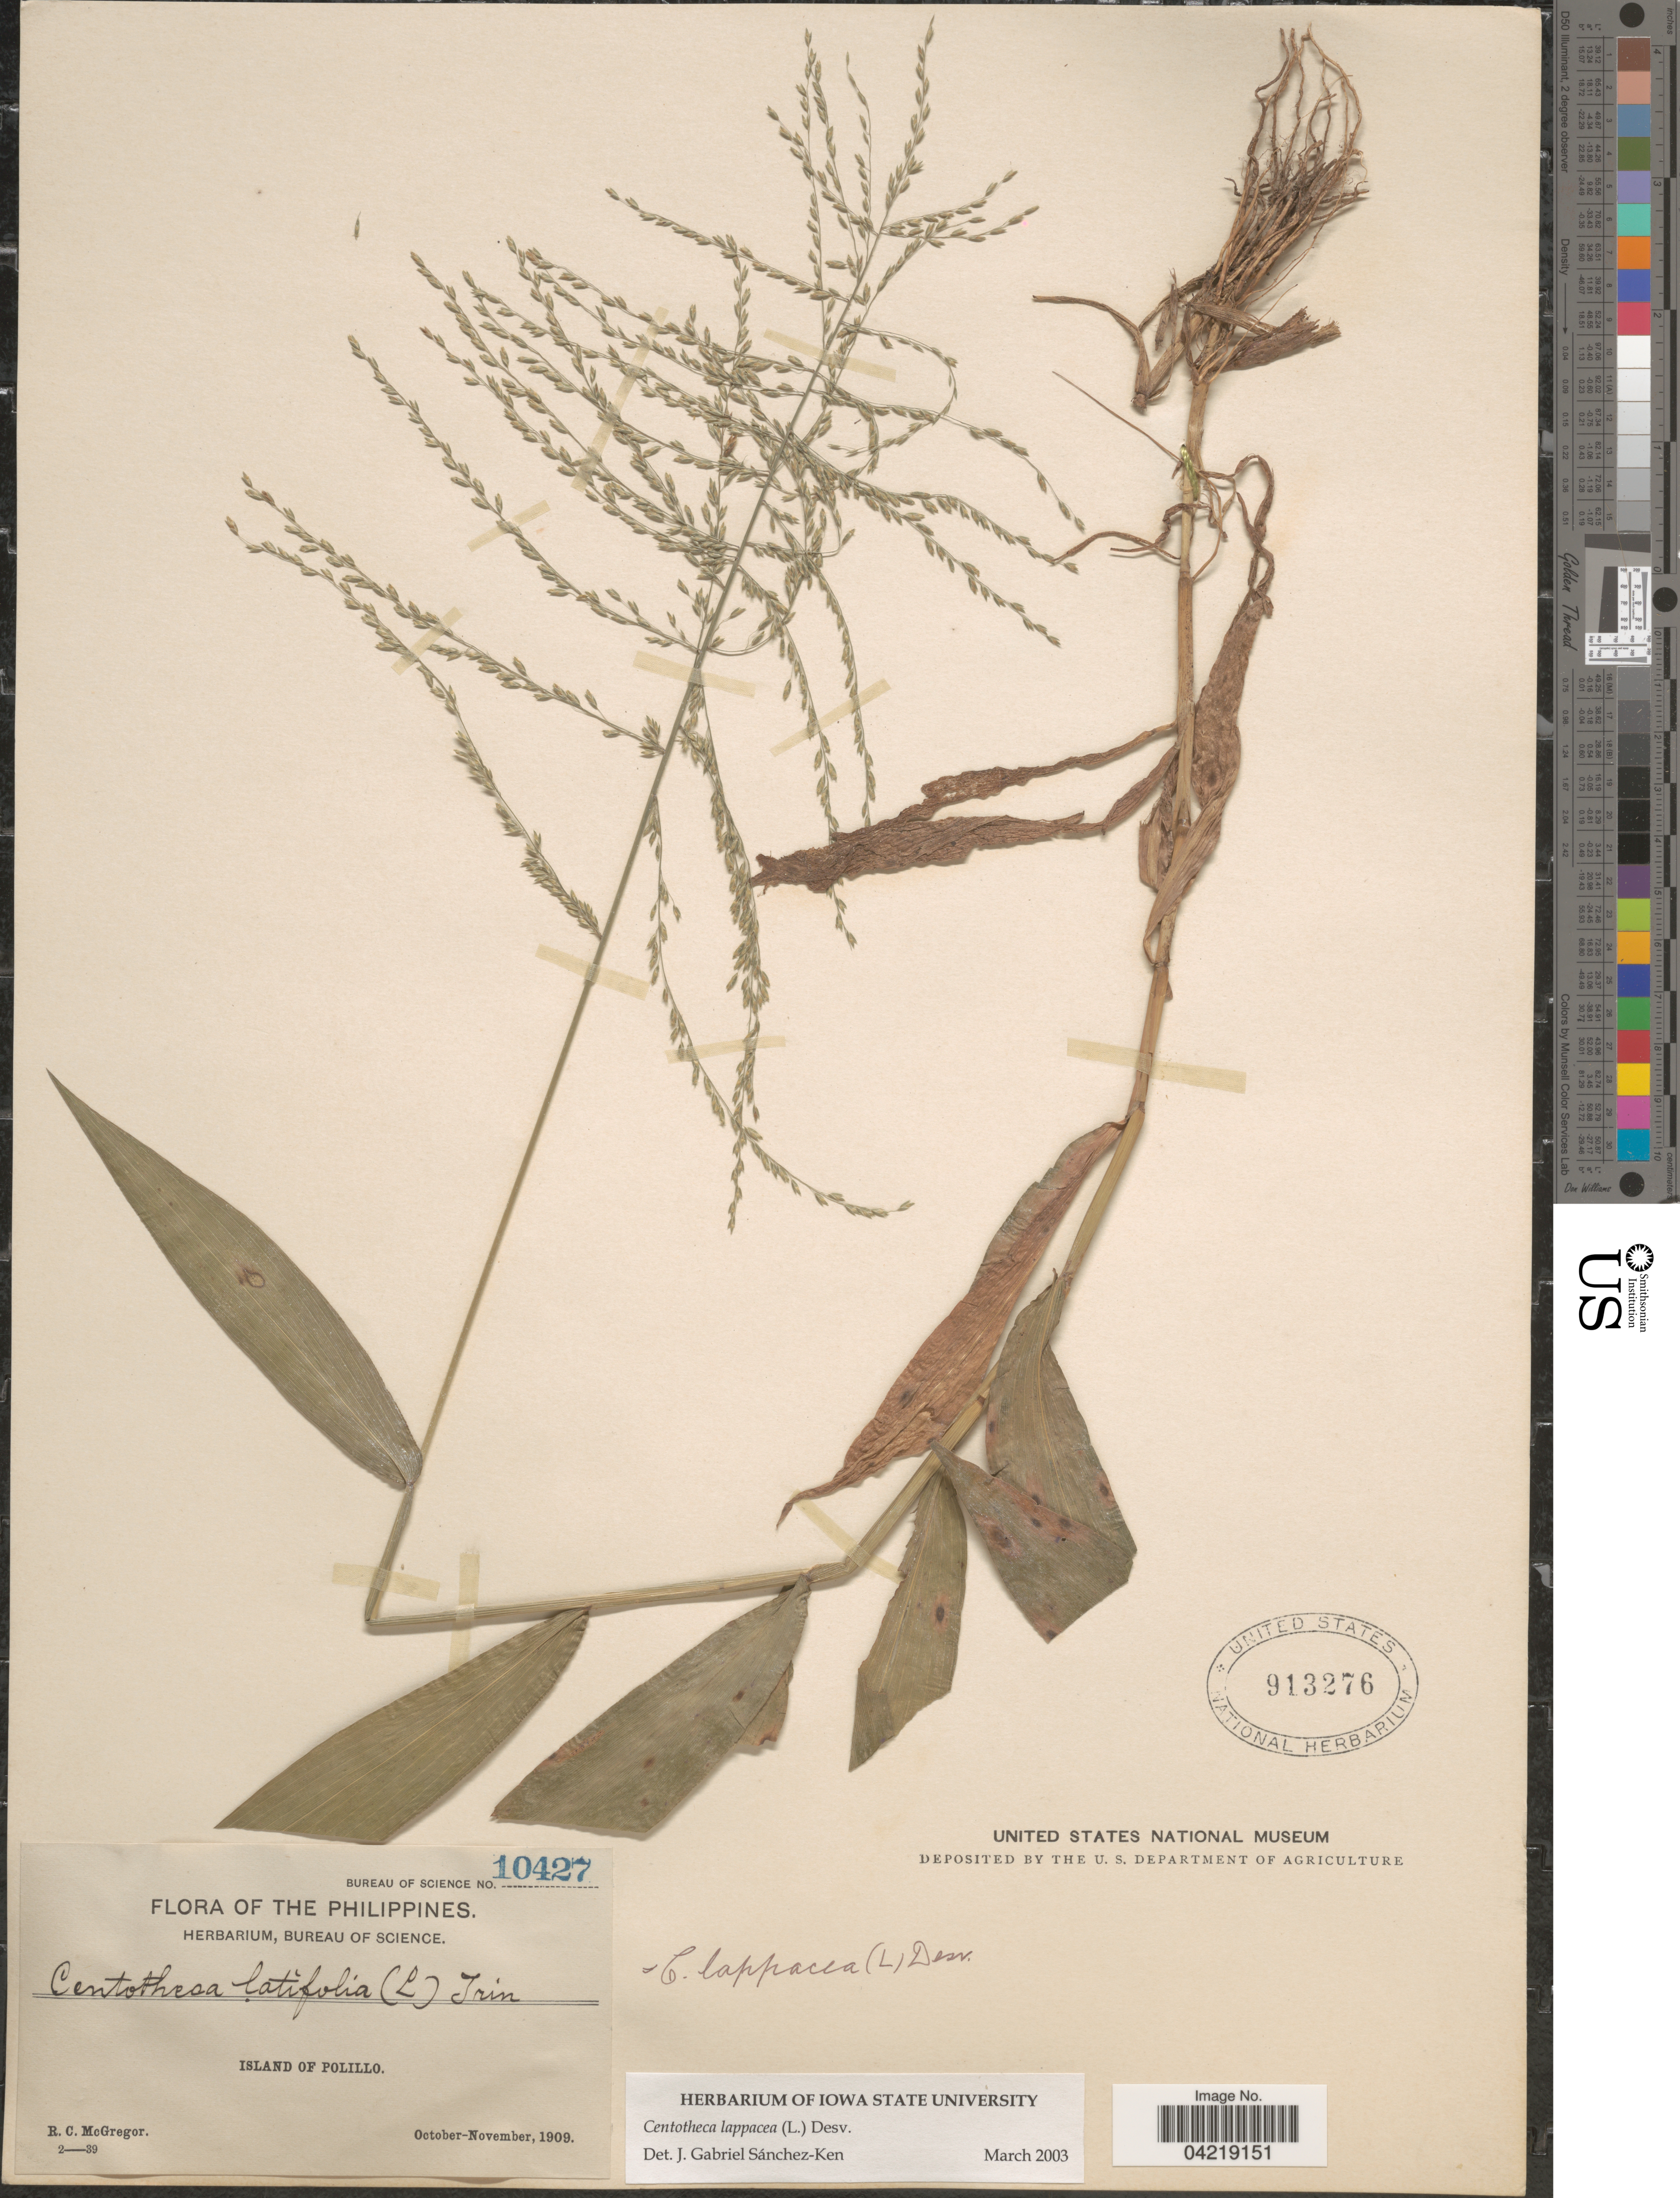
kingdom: Plantae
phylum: Tracheophyta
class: Liliopsida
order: Poales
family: Poaceae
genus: Centotheca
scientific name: Centotheca lappacea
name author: (L.) Desv.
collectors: R. C. McGregor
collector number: Bureau of Science 10427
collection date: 1909-10/1909-11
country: Philippines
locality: Island of Polillo.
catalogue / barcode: US 913276